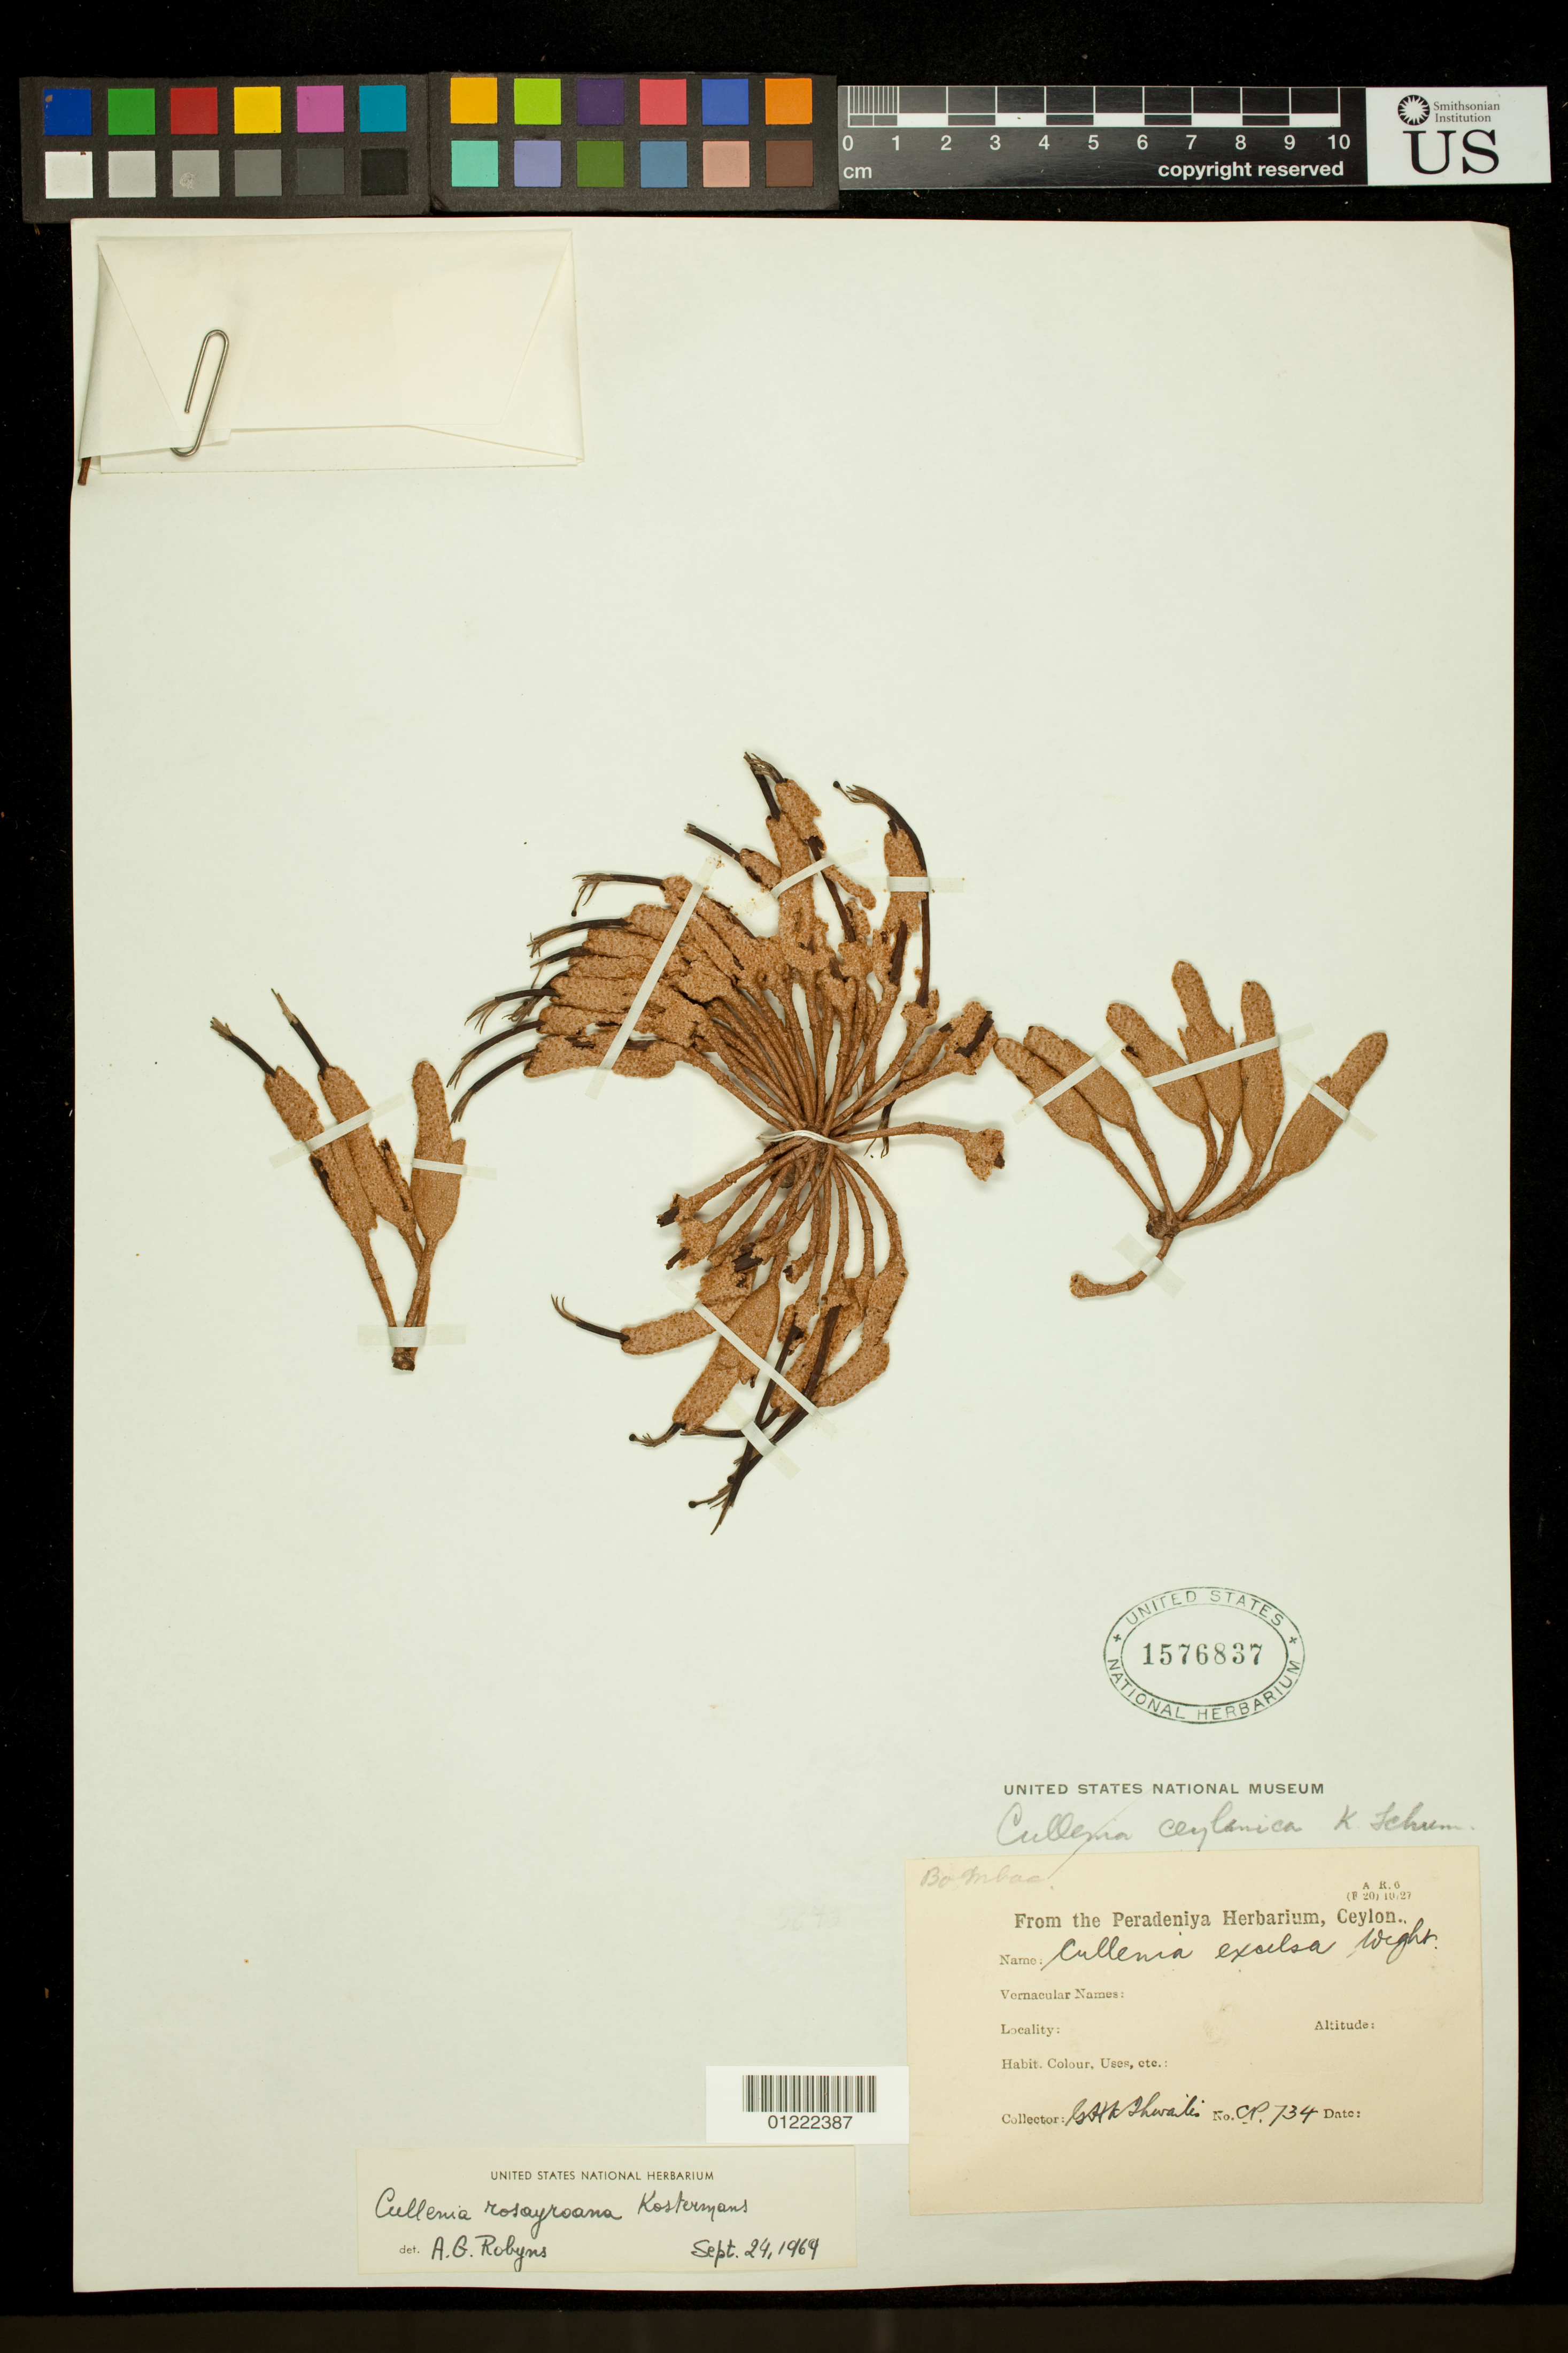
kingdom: Plantae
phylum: Tracheophyta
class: Magnoliopsida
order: Malvales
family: Malvaceae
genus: Cullenia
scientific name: Cullenia rosayroana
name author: Kosterm.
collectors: G. H. K. Thwaites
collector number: C.P.734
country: Sri Lanka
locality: From the Peradeniya Herbarium, Ceylon.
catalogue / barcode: US 1576837